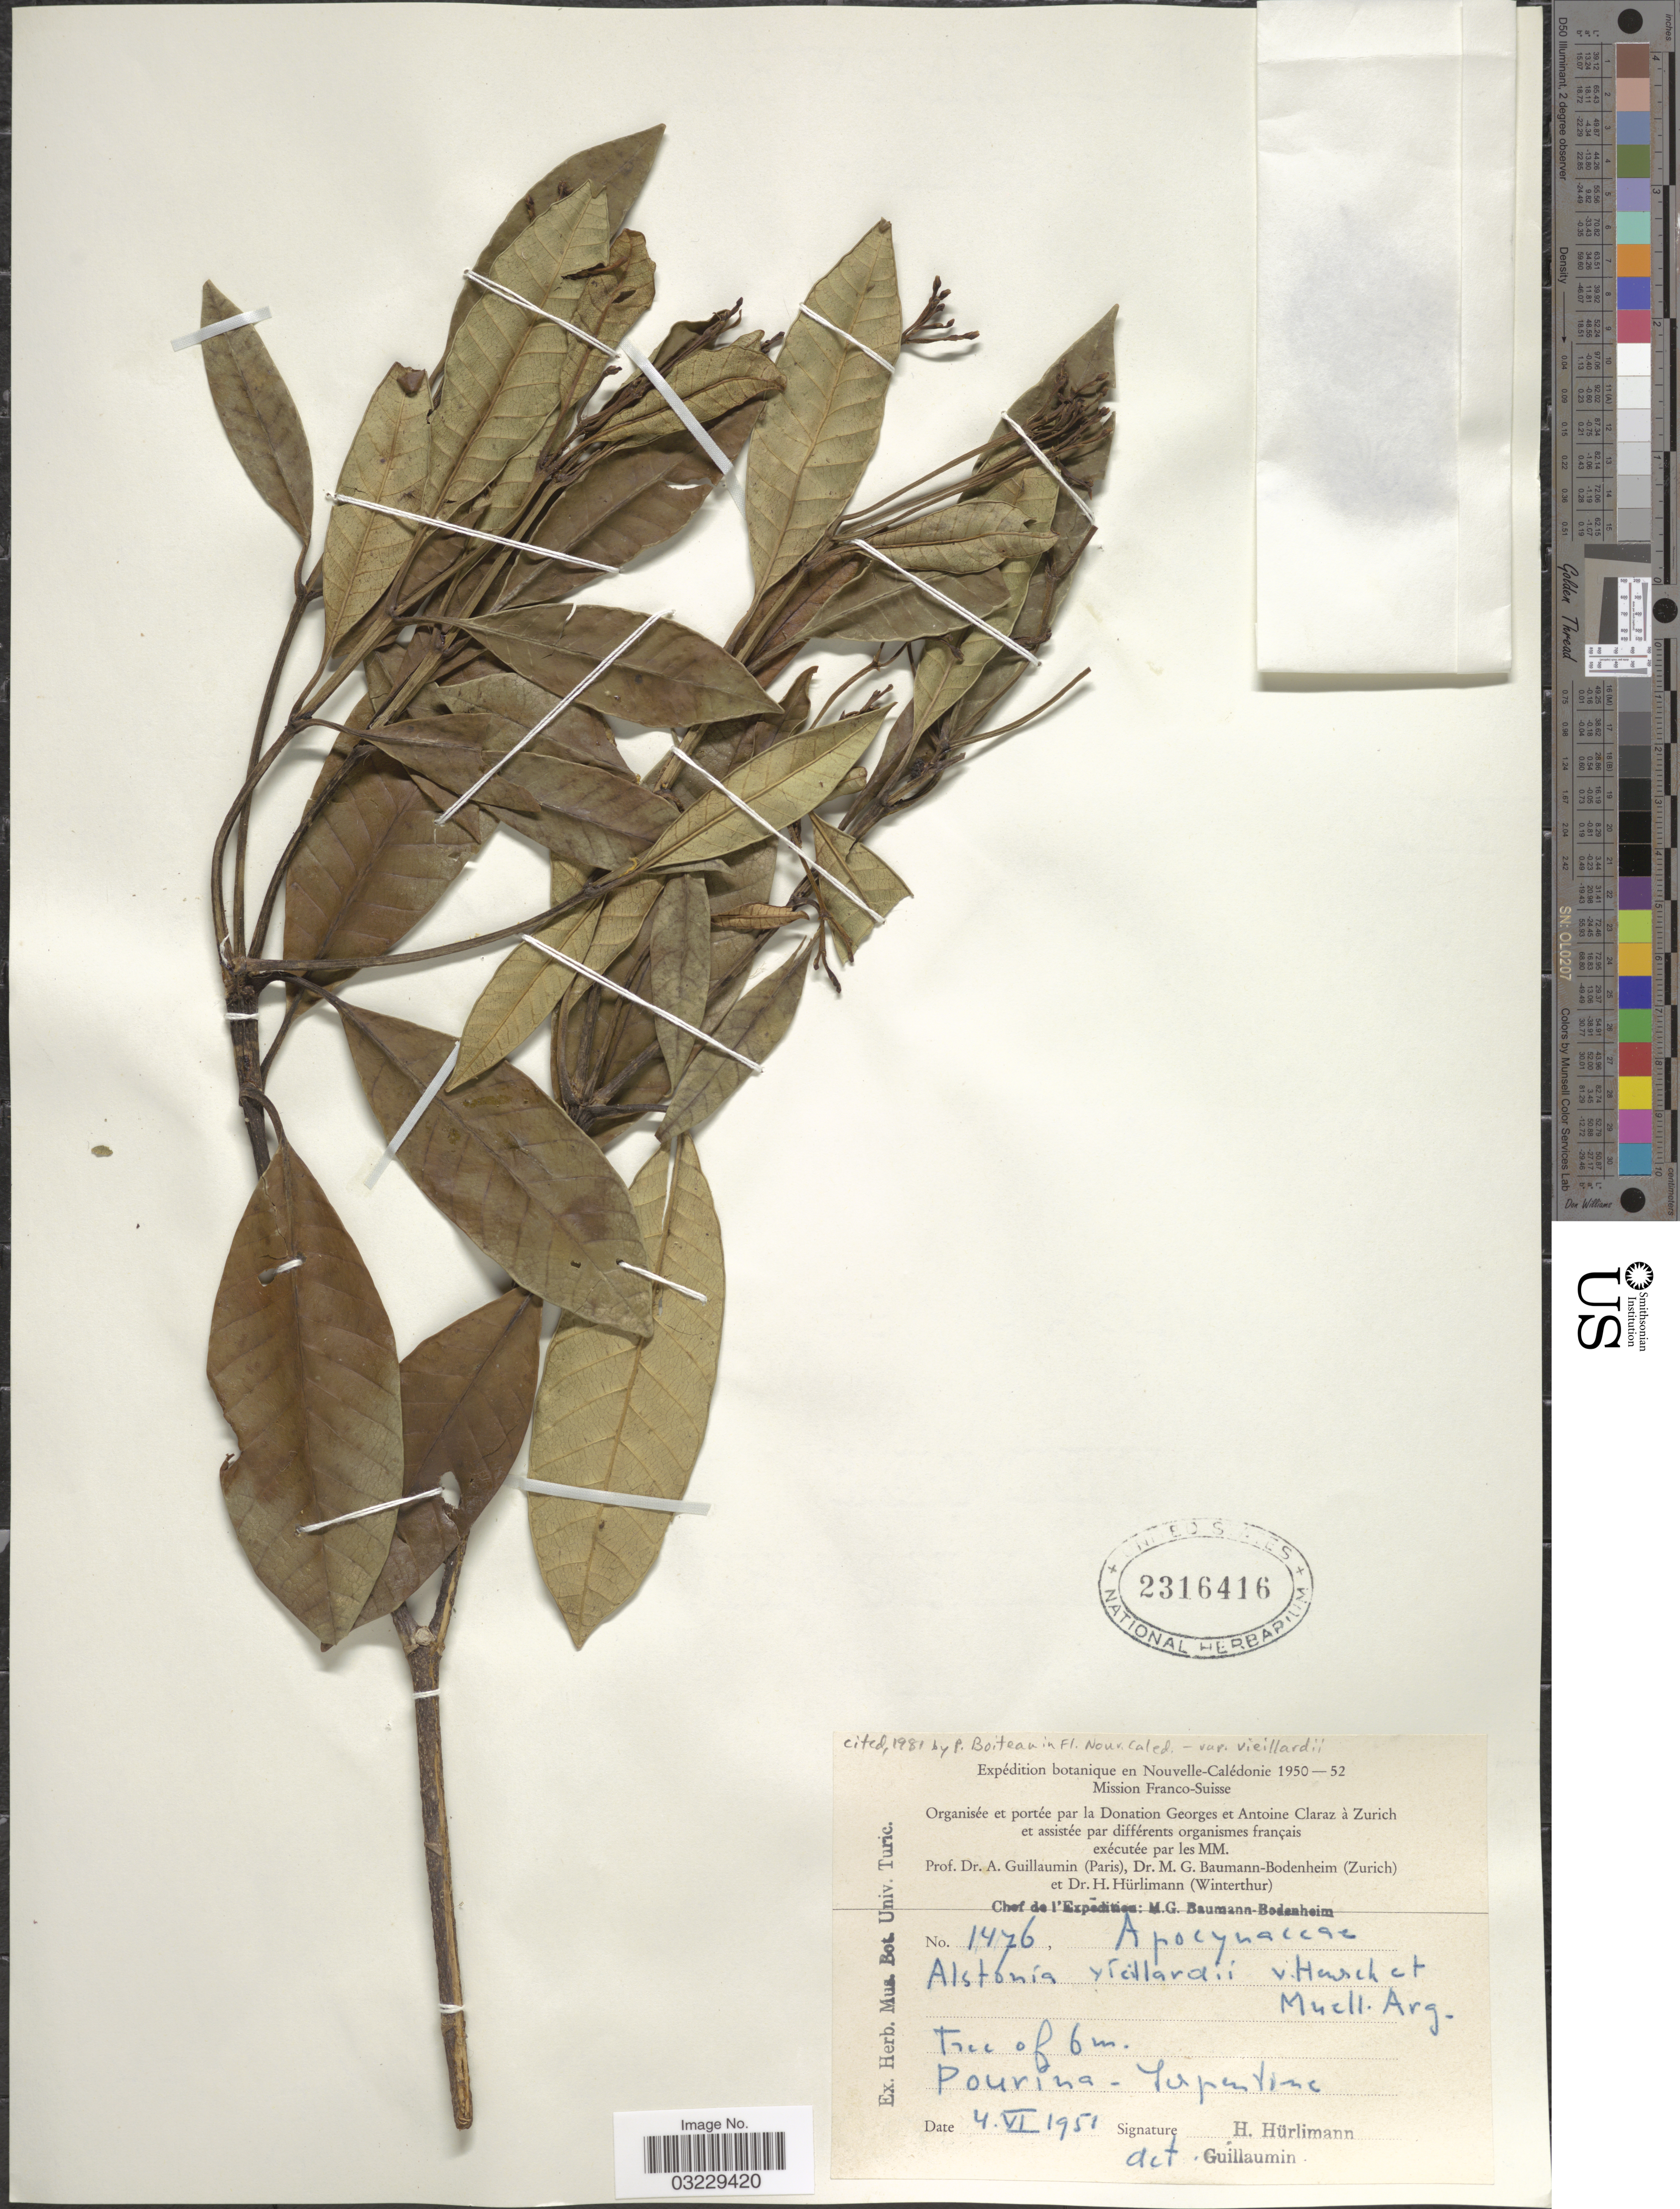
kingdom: Plantae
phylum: Tracheophyta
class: Magnoliopsida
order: Gentianales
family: Apocynaceae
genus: Alstonia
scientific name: Alstonia vieillardii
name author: Van Heurck & Müll. Arg.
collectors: H. Hürlimann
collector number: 1476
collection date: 1951-06-04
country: New Caledonia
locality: Pourina.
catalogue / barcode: US 2316416